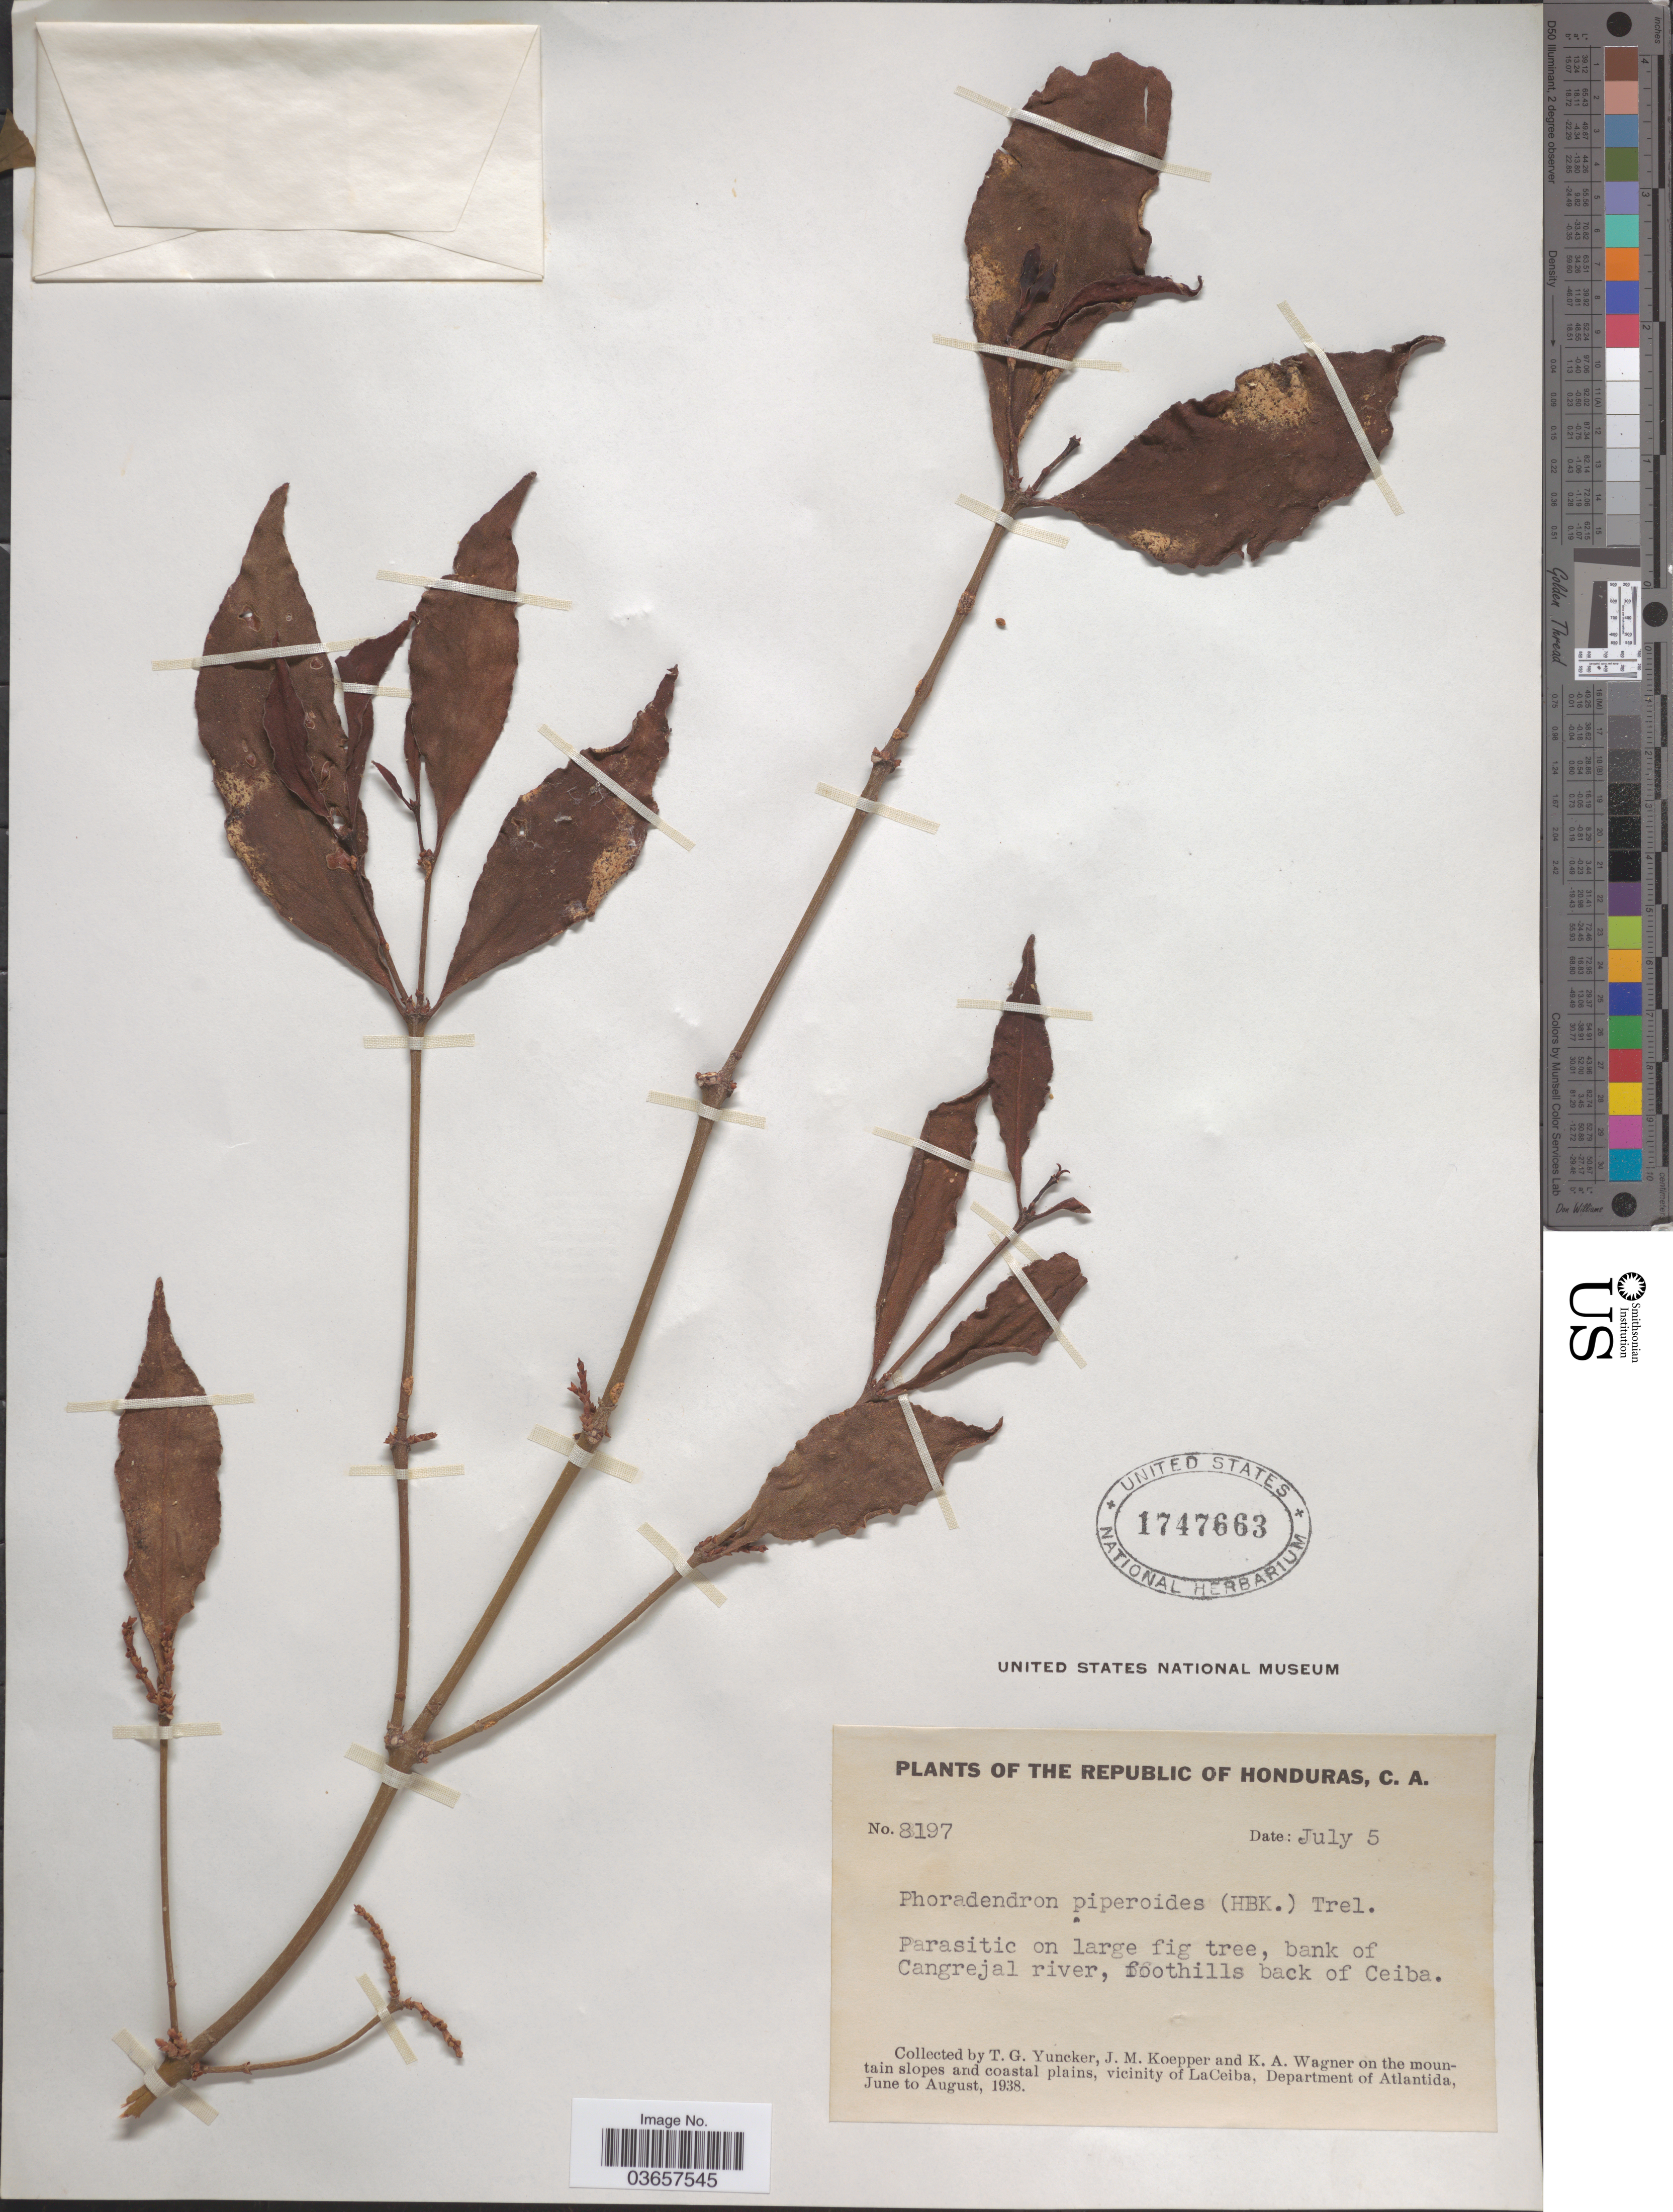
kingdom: Plantae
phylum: Tracheophyta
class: Magnoliopsida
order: Santalales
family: Viscaceae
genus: Phoradendron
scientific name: Phoradendron piperoides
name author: (Kunth) Trel.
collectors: T. G. Yuncker, J. M. Koepper & K. A. Wagner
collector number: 8197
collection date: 1938-07-05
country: Honduras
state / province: Atlántida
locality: Bank of Cangrejal river, foothills back of Ceiba. On the mountain slopes and coastal plains, vicinity of La Ceiba, Department of Atlantida.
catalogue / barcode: US 1747663